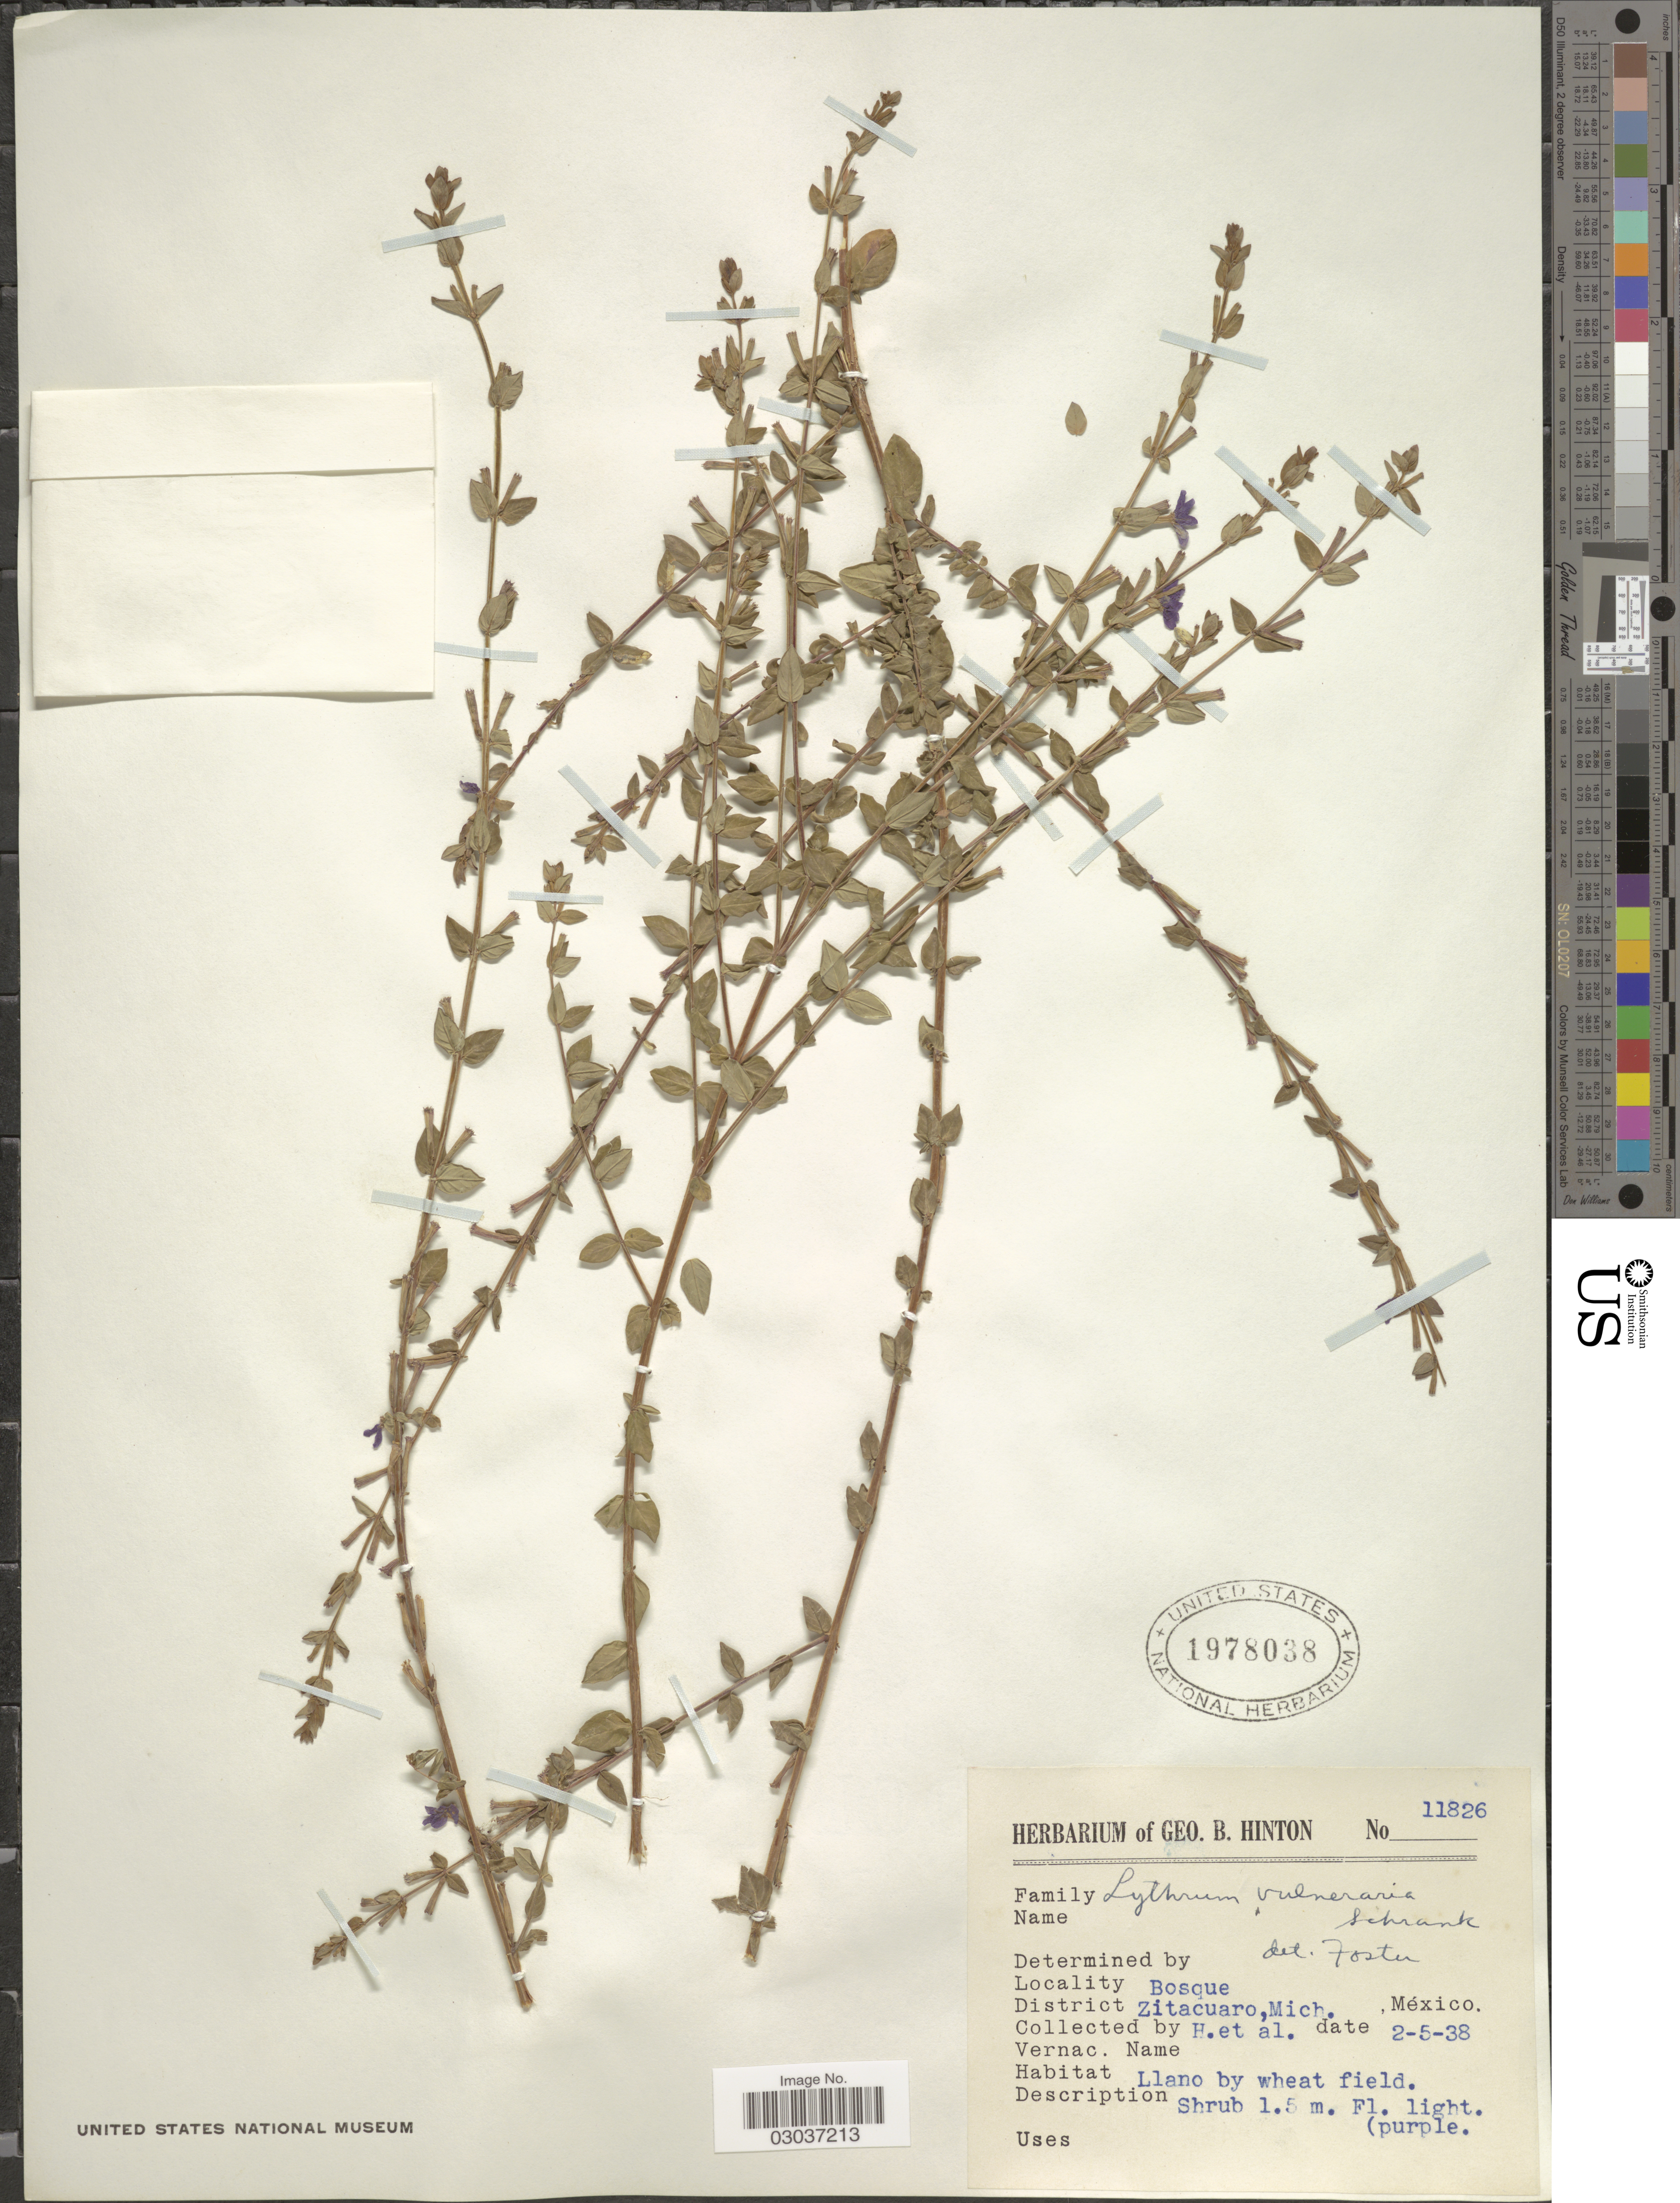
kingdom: Plantae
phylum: Tracheophyta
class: Magnoliopsida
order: Myrtales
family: Lythraceae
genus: Lythrum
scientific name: Lythrum vulneraria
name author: Aiton ex Schrank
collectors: G. B. Hinton & et al.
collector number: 11826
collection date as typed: Transcribed d/m/y: 2/5/38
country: Mexico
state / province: Michoacán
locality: Bosque, District Zitacuaro.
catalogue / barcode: US 1978038